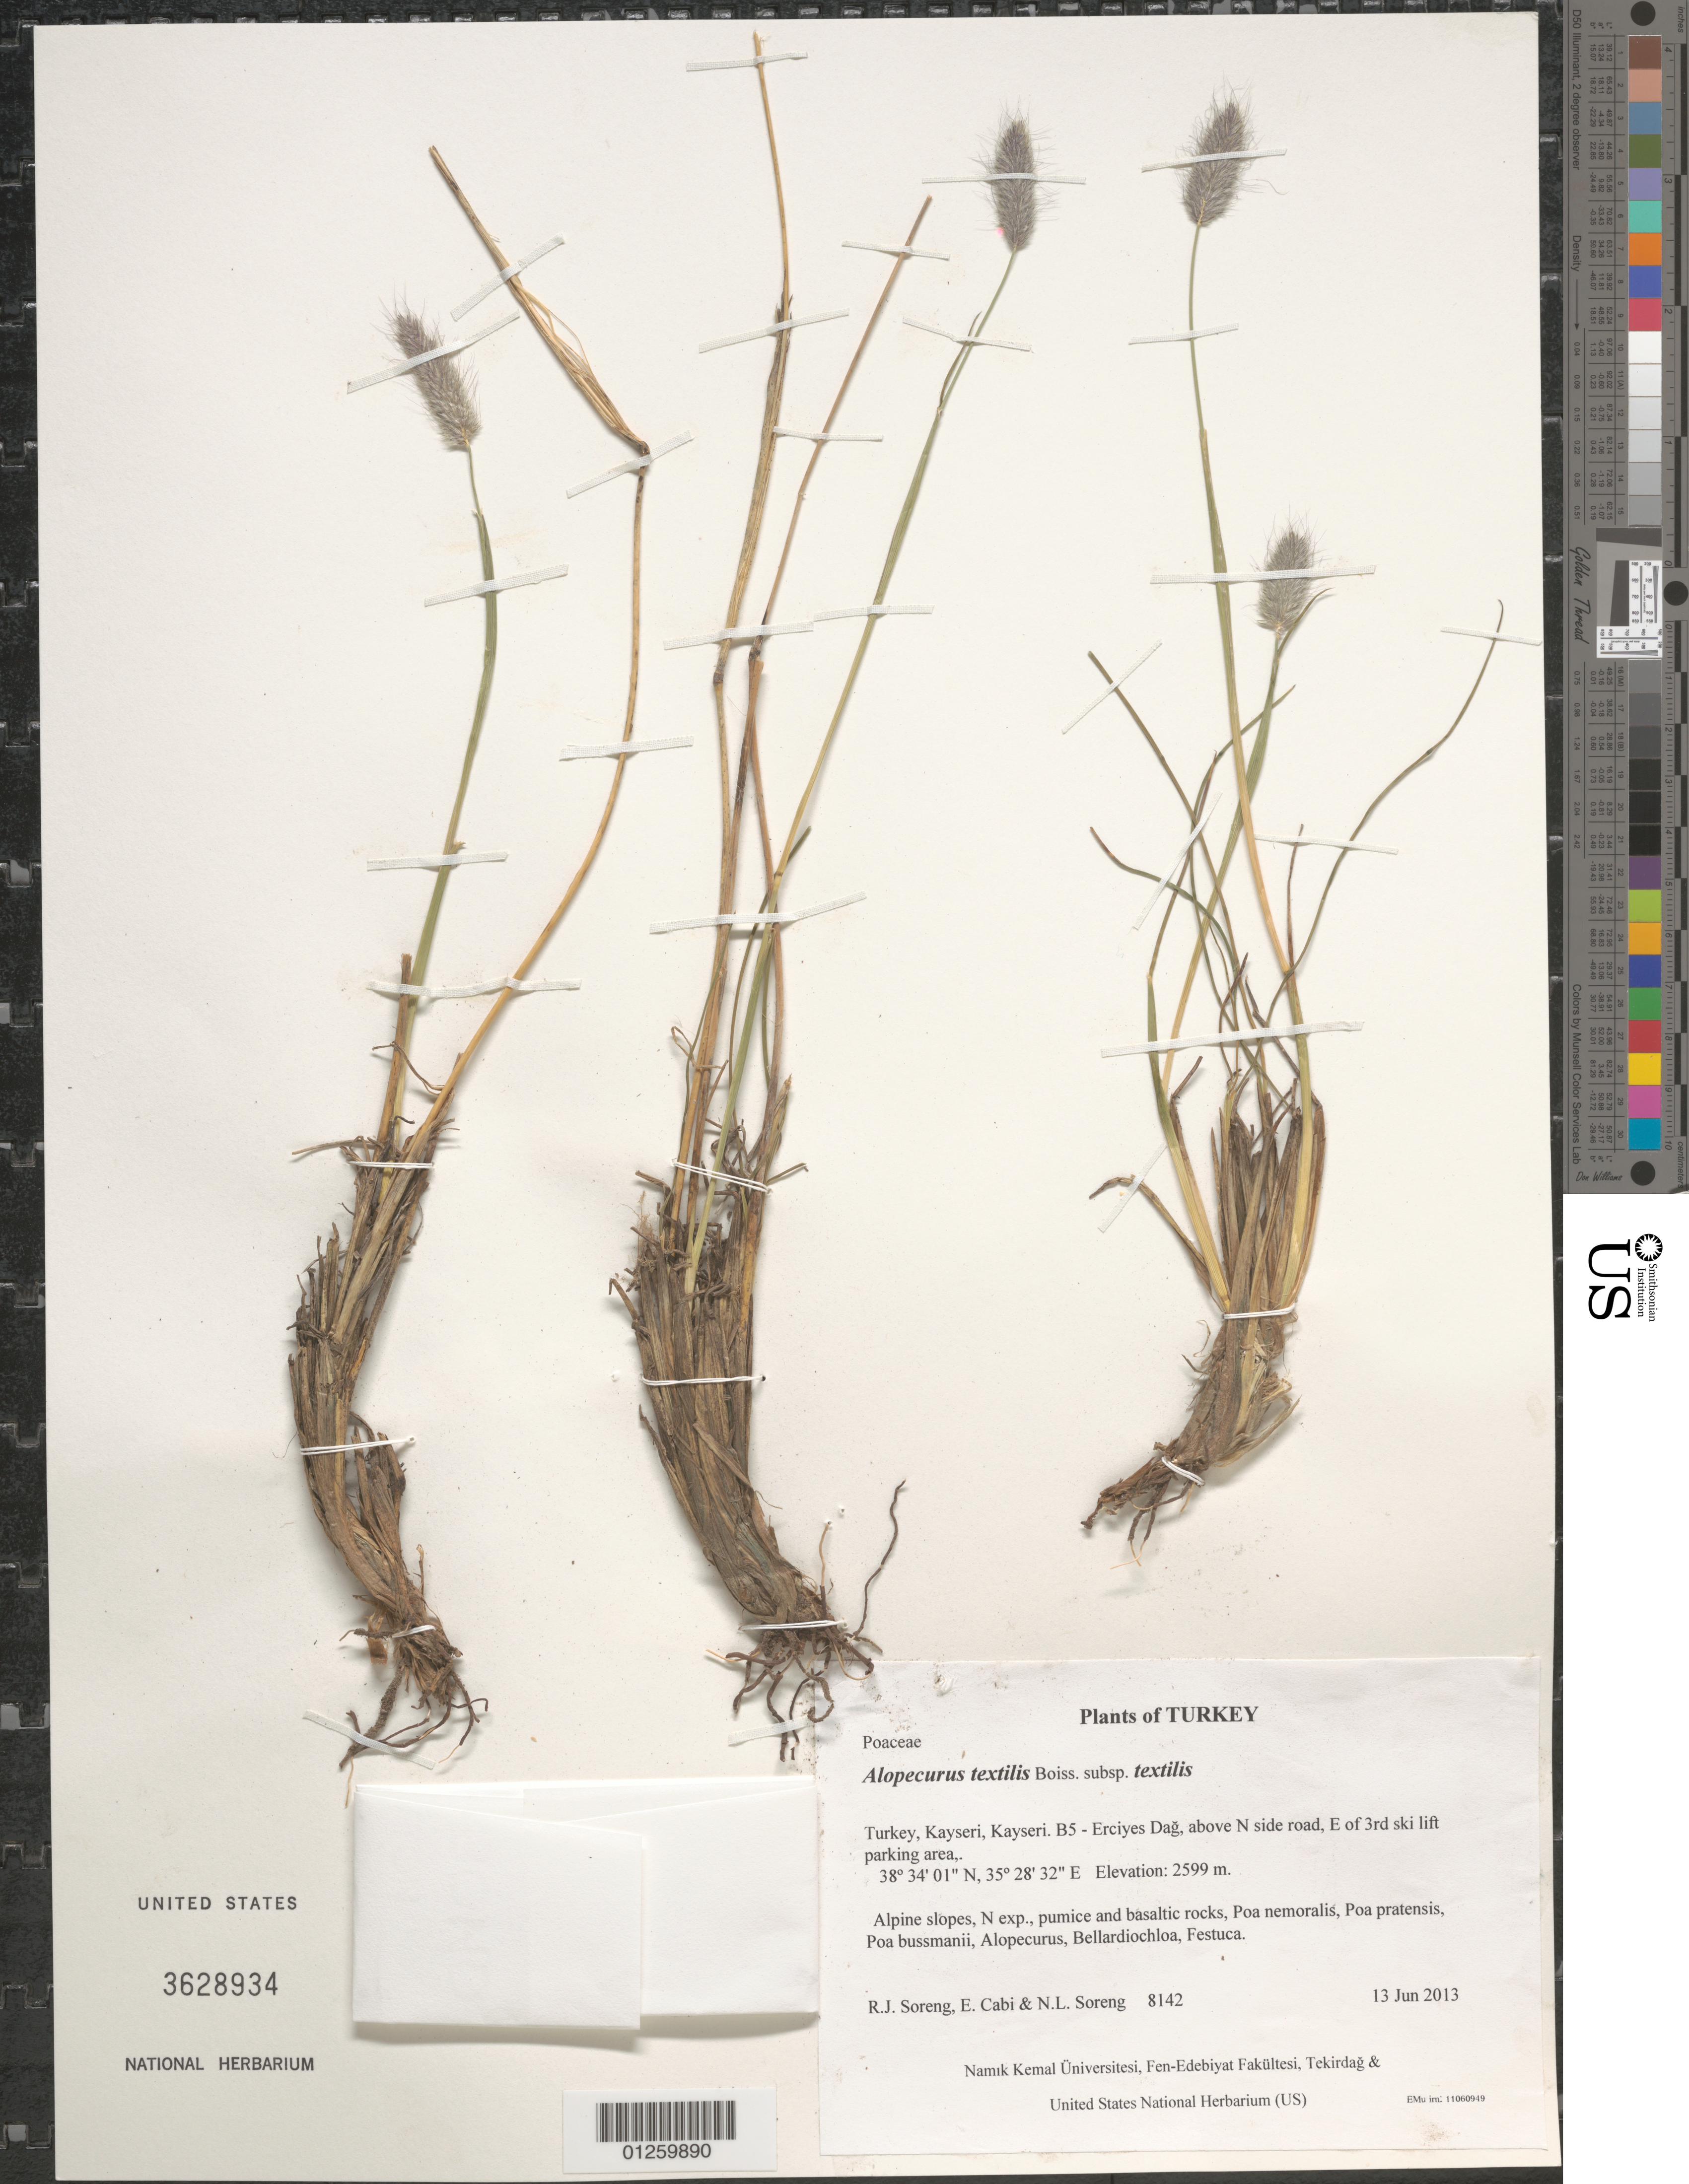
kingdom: Plantae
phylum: Tracheophyta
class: Liliopsida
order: Poales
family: Poaceae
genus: Alopecurus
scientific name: Alopecurus textilis subsp. textilis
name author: Boiss.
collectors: R. J. Soreng, E. Cabi & N. L. Soreng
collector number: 8142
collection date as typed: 2013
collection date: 2013-06-13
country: Turkey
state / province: Kayseri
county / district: Kayseri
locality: B5 - Erciyes Dag, above N side road, E of 3rd ski lift parking area,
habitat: Alpine slopes, N exp., pumice and basaltic rocks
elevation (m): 2599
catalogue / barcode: US 3628934